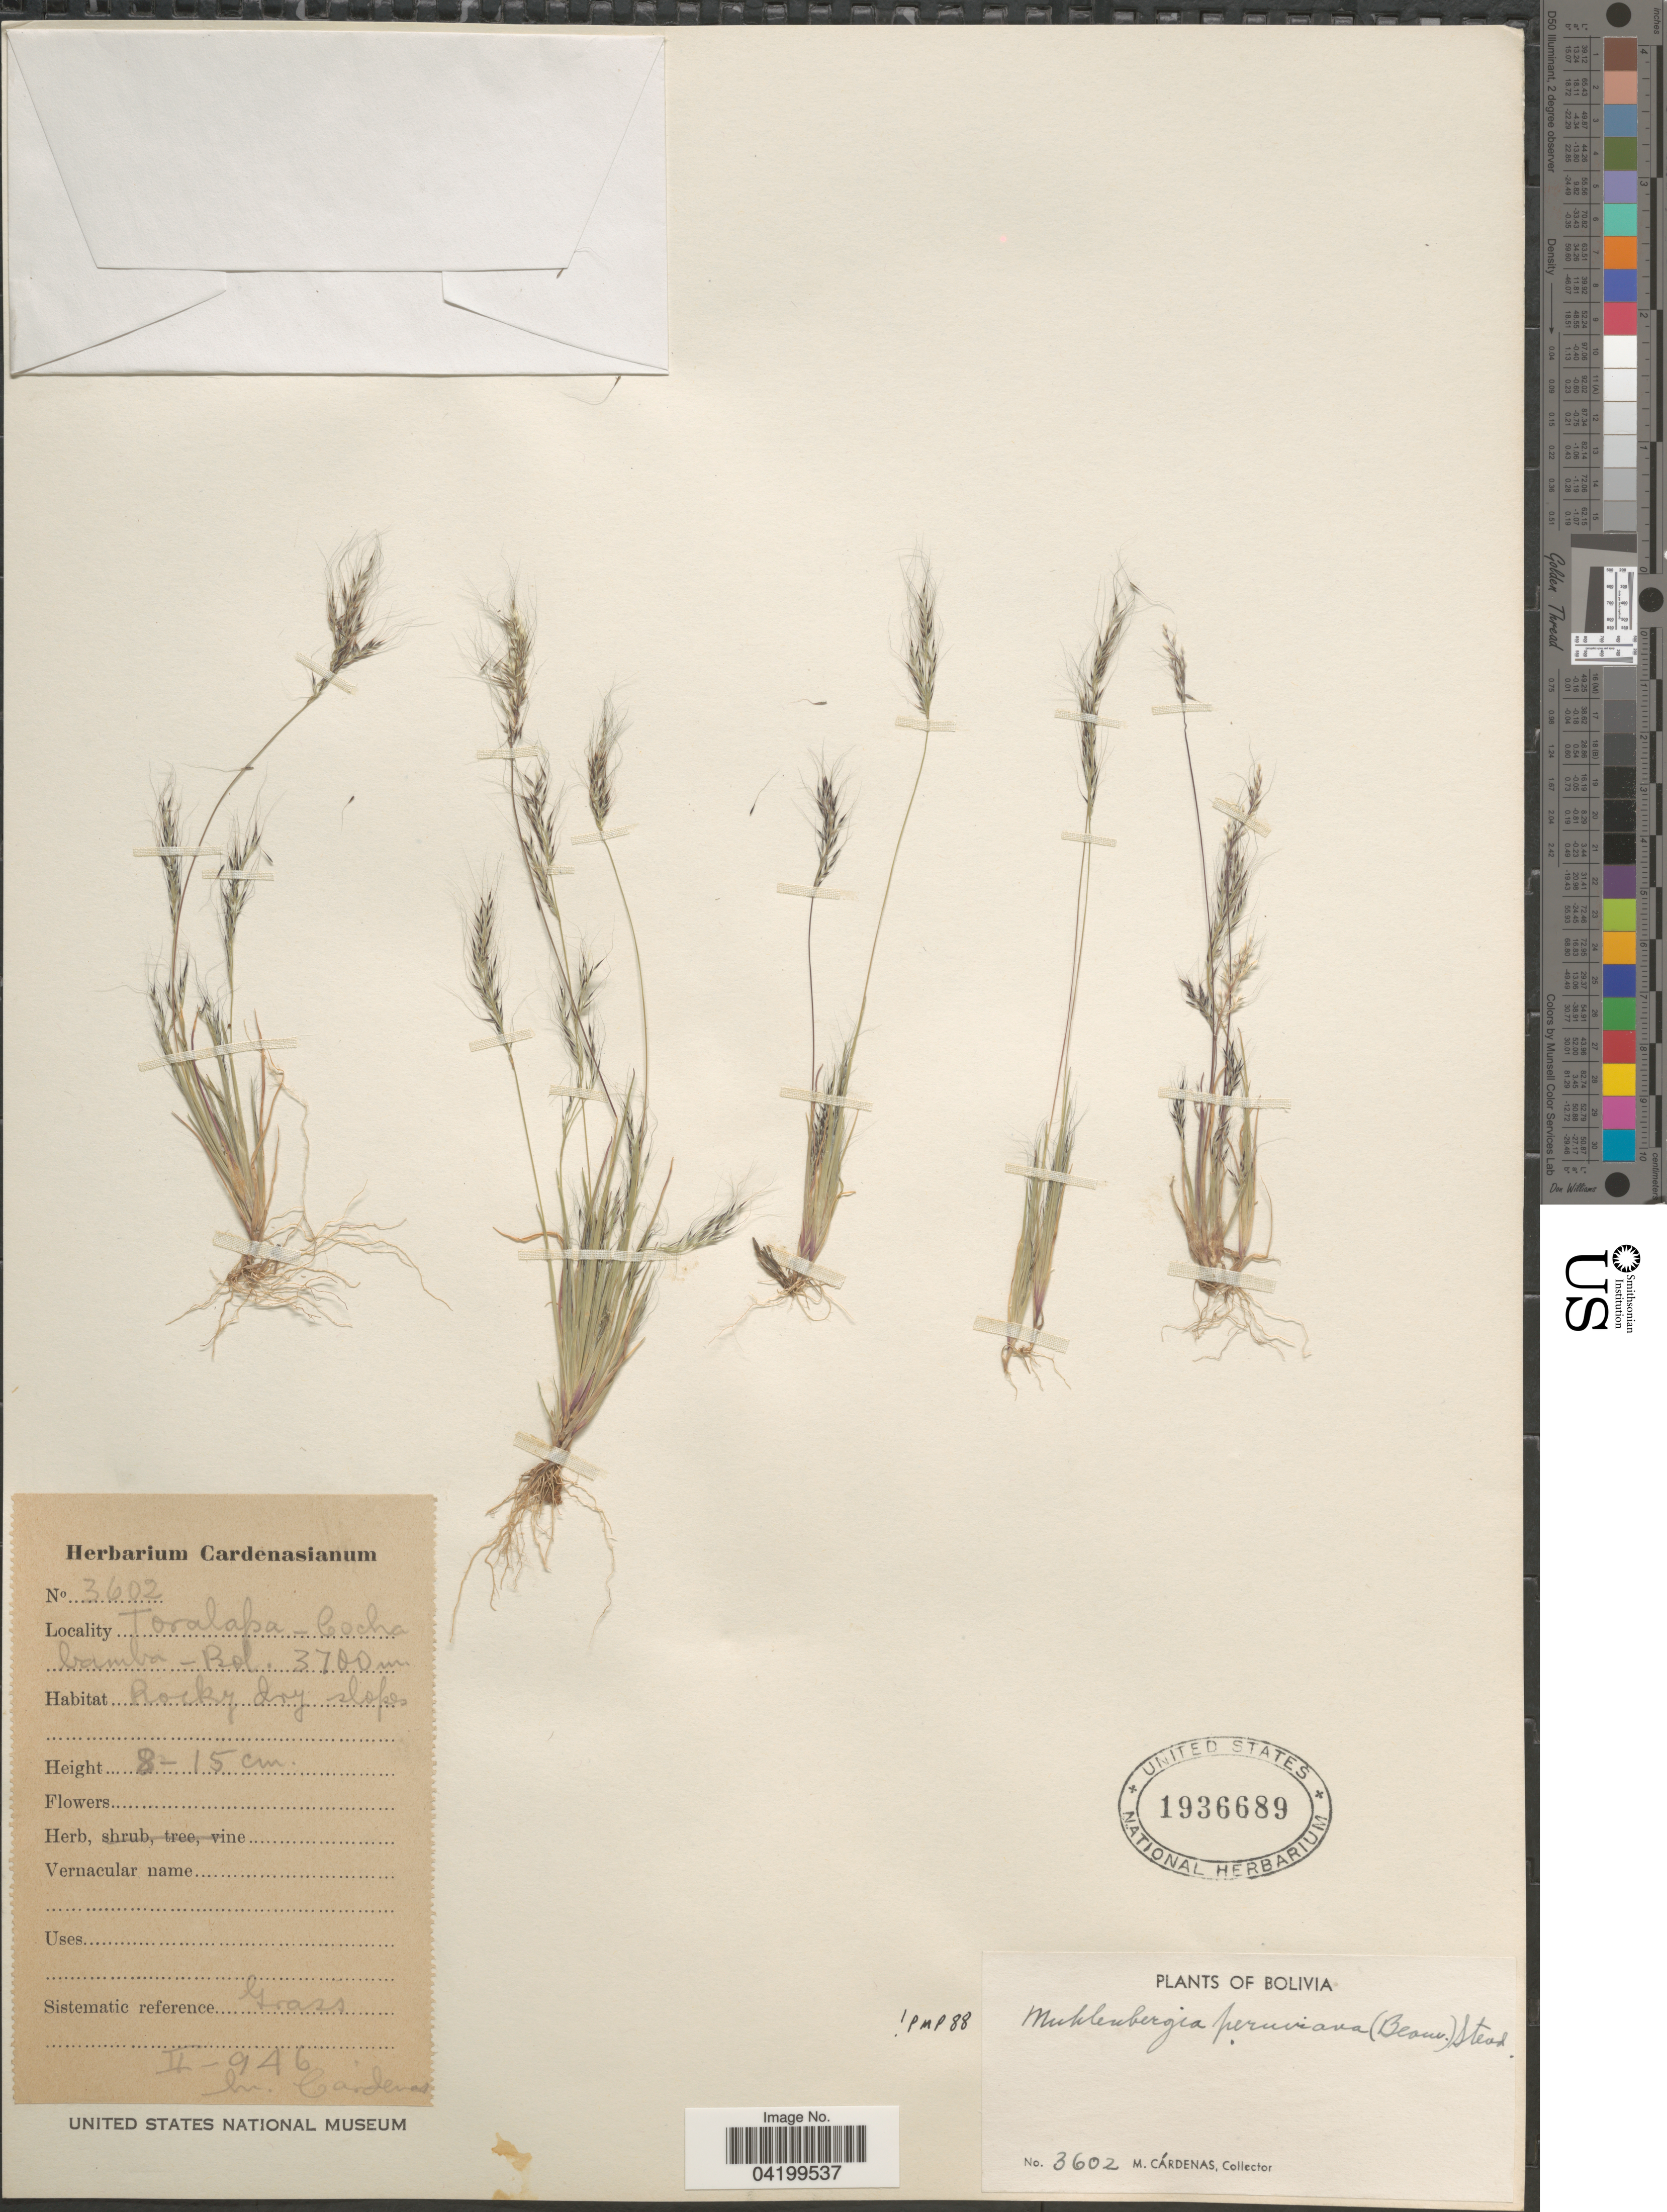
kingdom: Plantae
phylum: Tracheophyta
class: Liliopsida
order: Poales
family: Poaceae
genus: Muhlenbergia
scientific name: Muhlenbergia peruviana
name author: (P. Beauv.) Steud.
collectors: M. Cárdenas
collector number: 3602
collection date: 1946-02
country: Bolivia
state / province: Cochabamba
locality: Toralapa.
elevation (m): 3700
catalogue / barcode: US 1936689